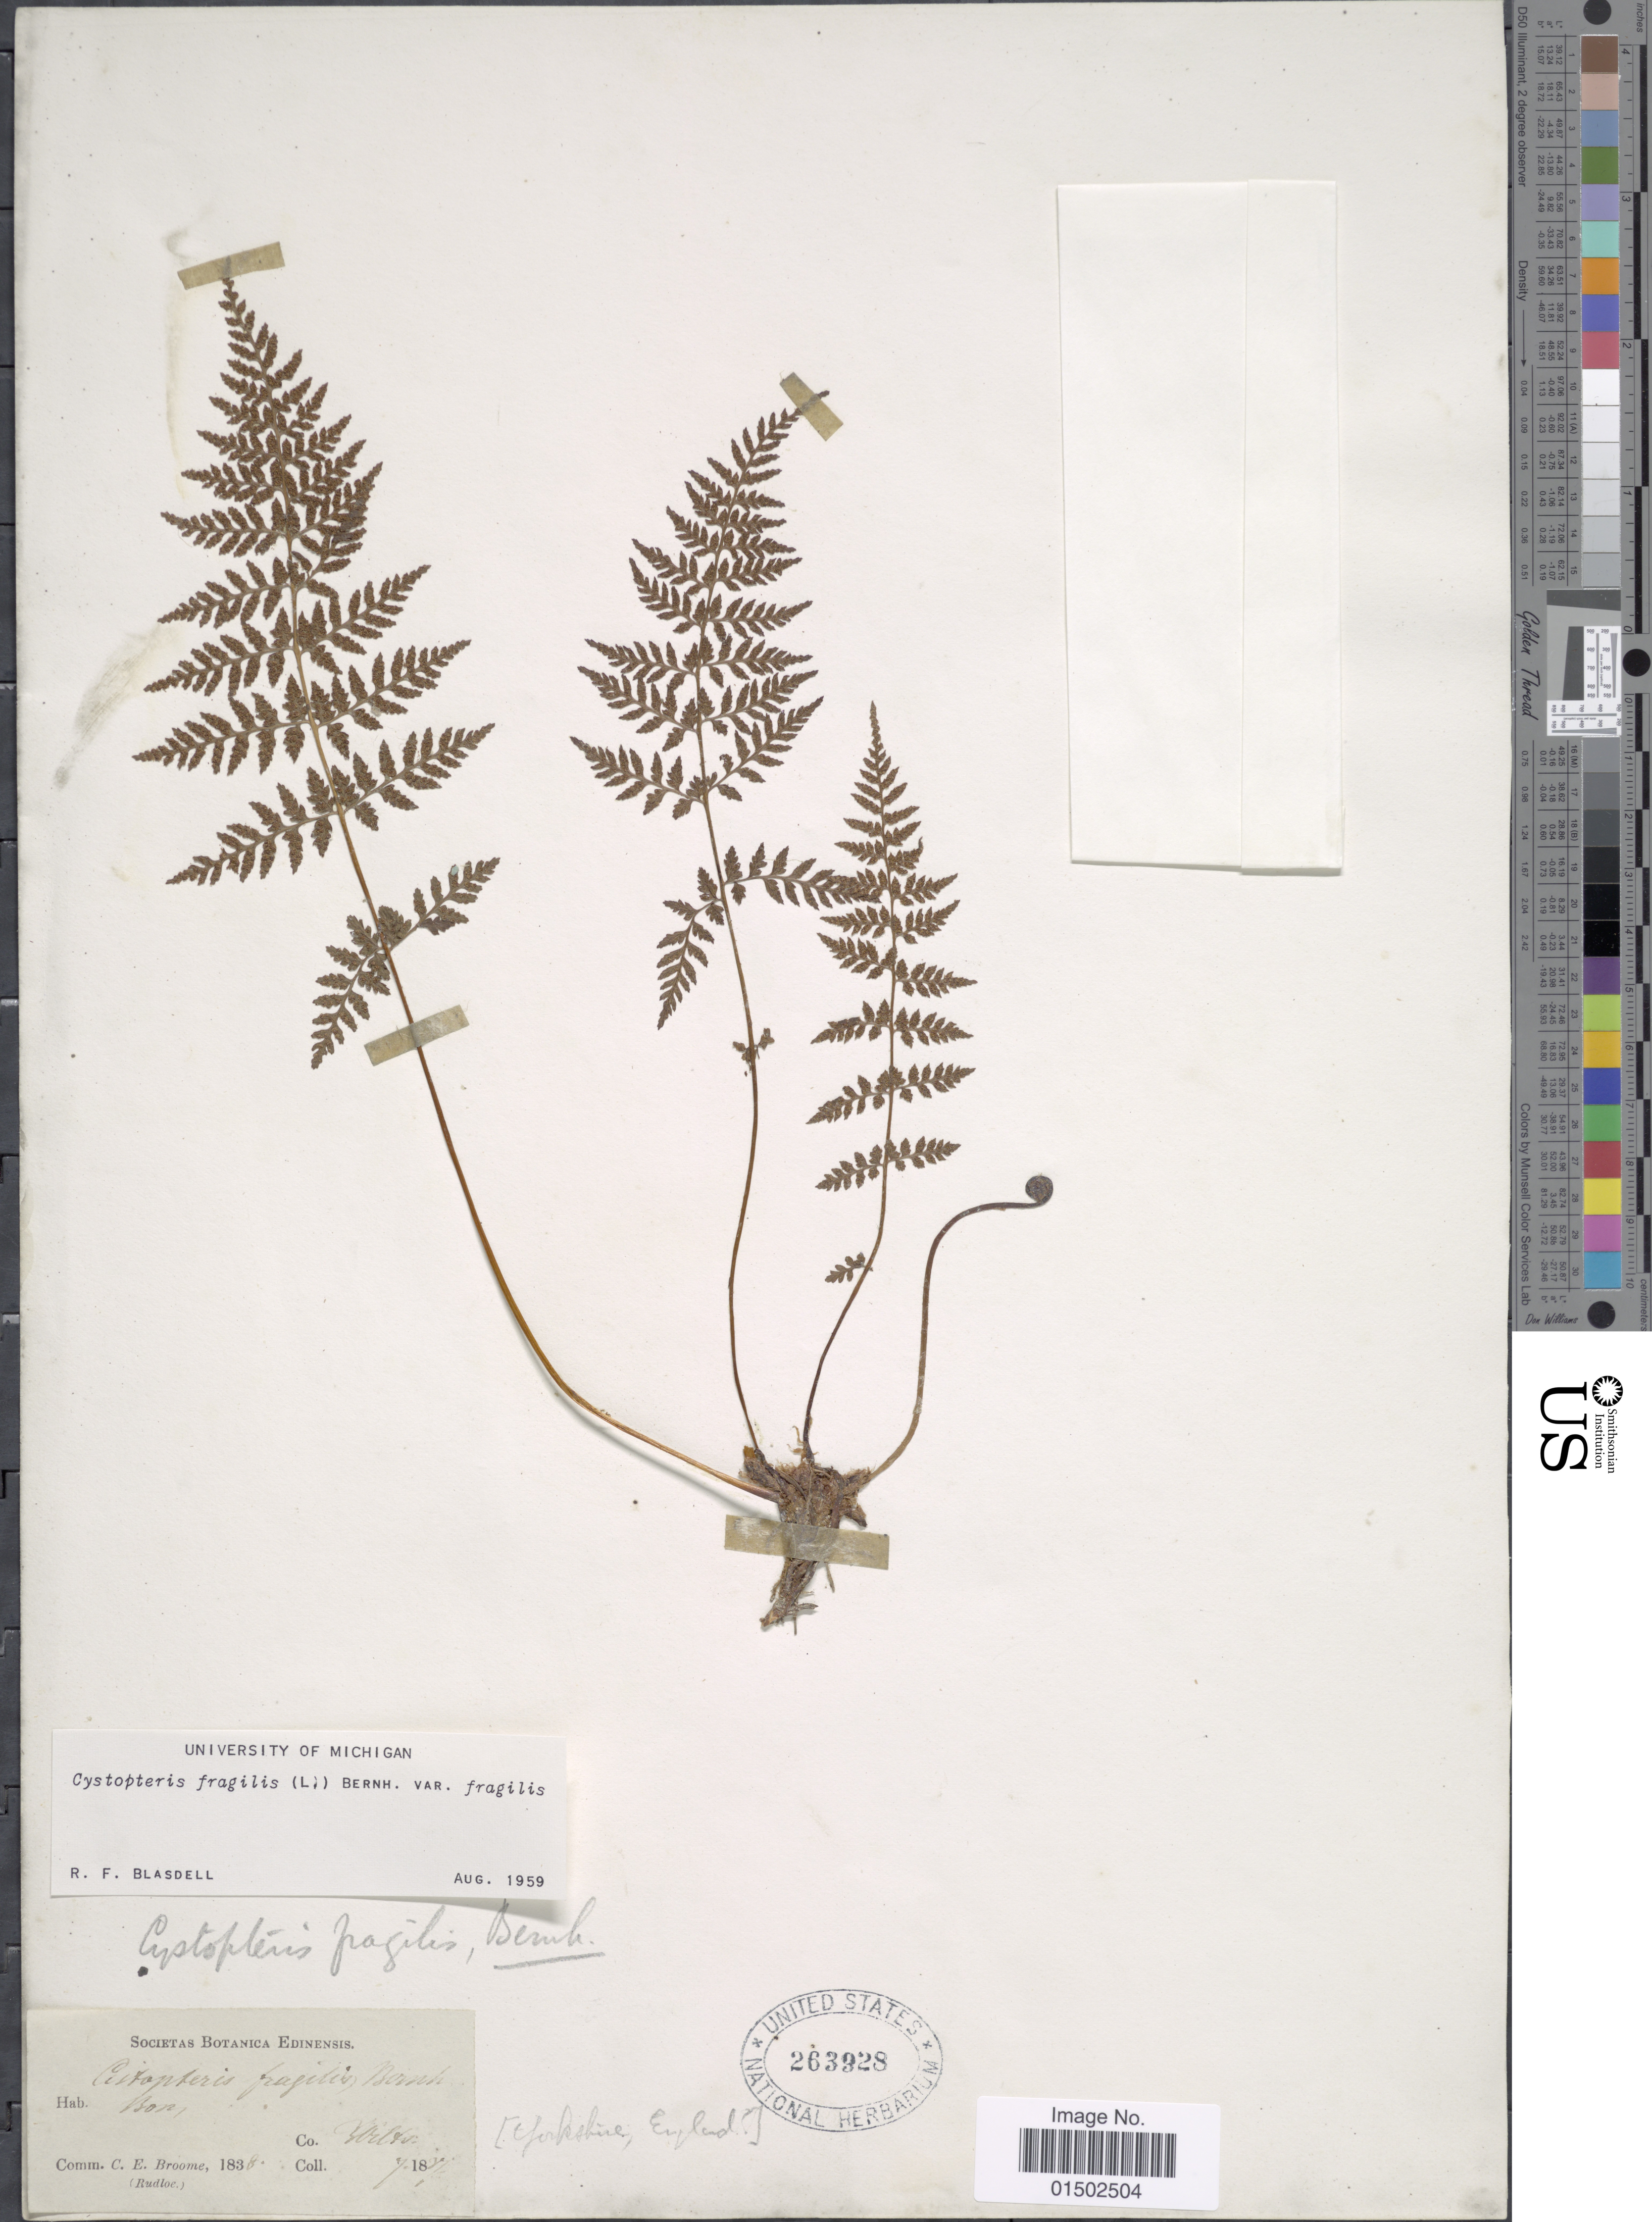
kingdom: Plantae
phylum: Tracheophyta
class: Polypodiopsida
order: Polypodiales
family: Cystopteridaceae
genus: Cystopteris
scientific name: Cystopteris fragilis var. fragilis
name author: (L.) Bernh.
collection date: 1827-07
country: United Kingdom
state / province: England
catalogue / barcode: US 263328